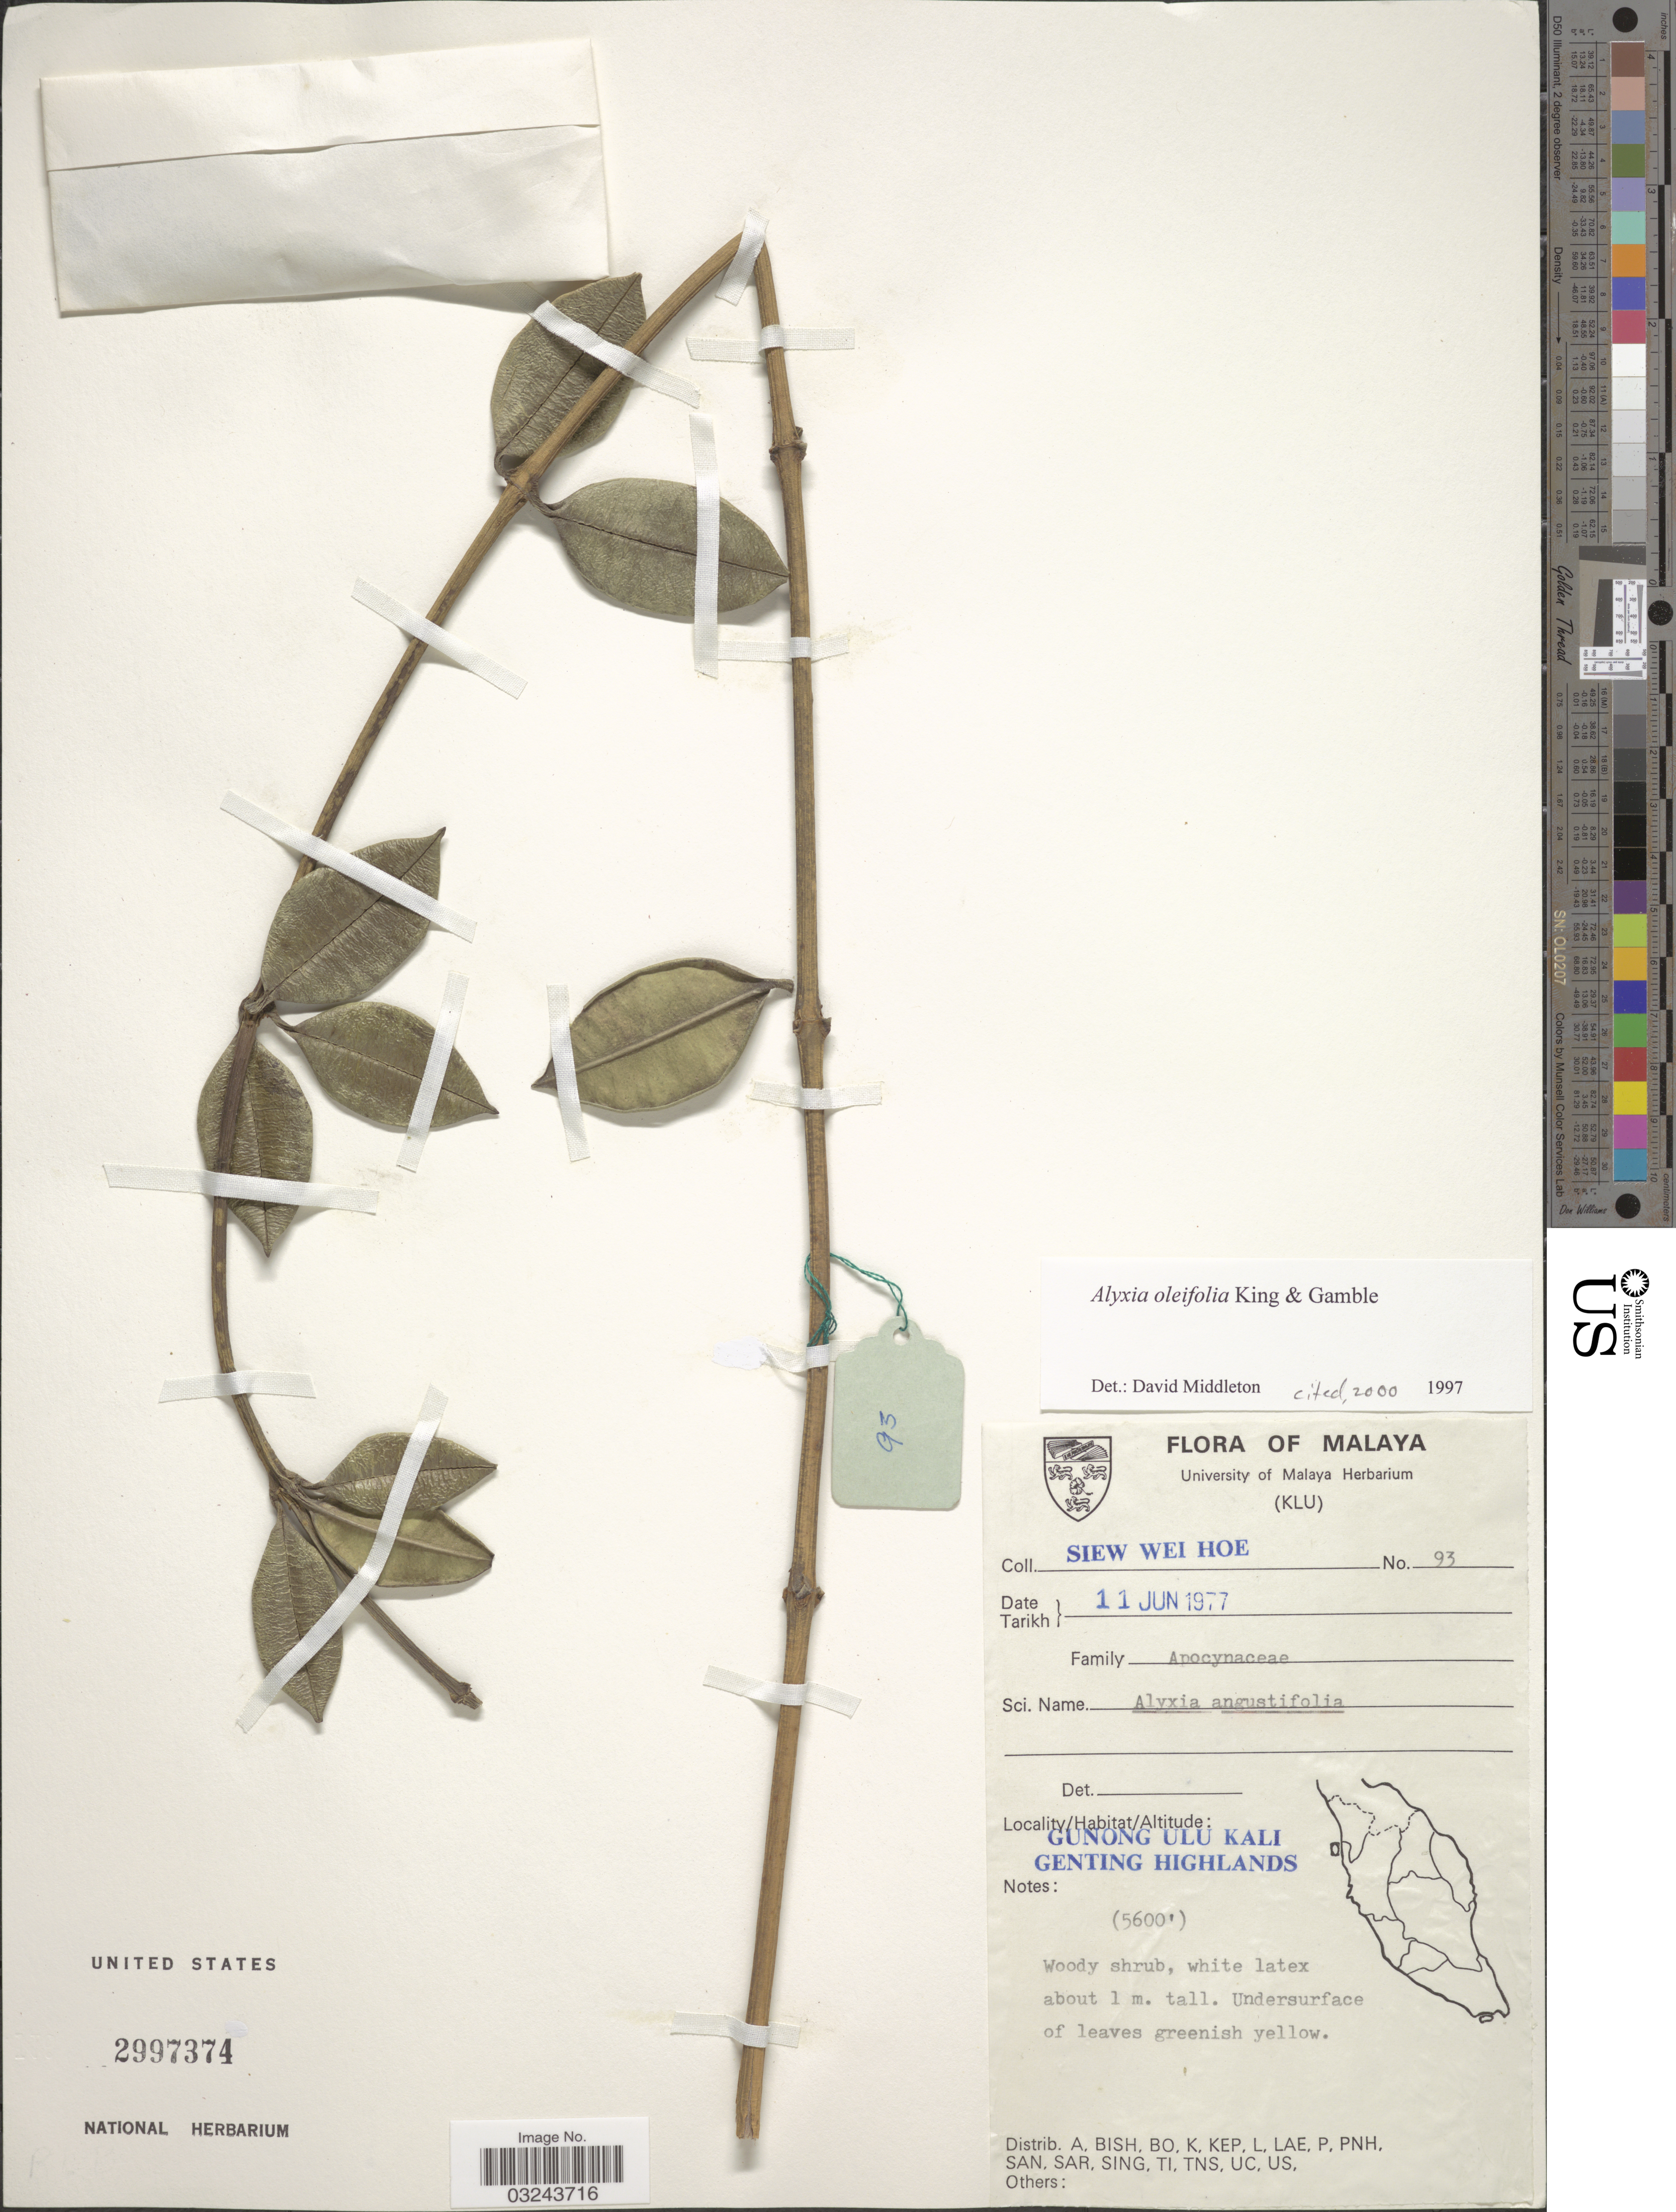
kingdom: Plantae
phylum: Tracheophyta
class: Magnoliopsida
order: Gentianales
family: Apocynaceae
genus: Alyxia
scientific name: Alyxia oleifolia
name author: King & Gamble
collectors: W. H. Siew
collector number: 93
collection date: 1977-06-11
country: Malaysia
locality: Malaya. Gunong Ulu Kali, Genting Highlands.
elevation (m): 1707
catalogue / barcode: US 2997374